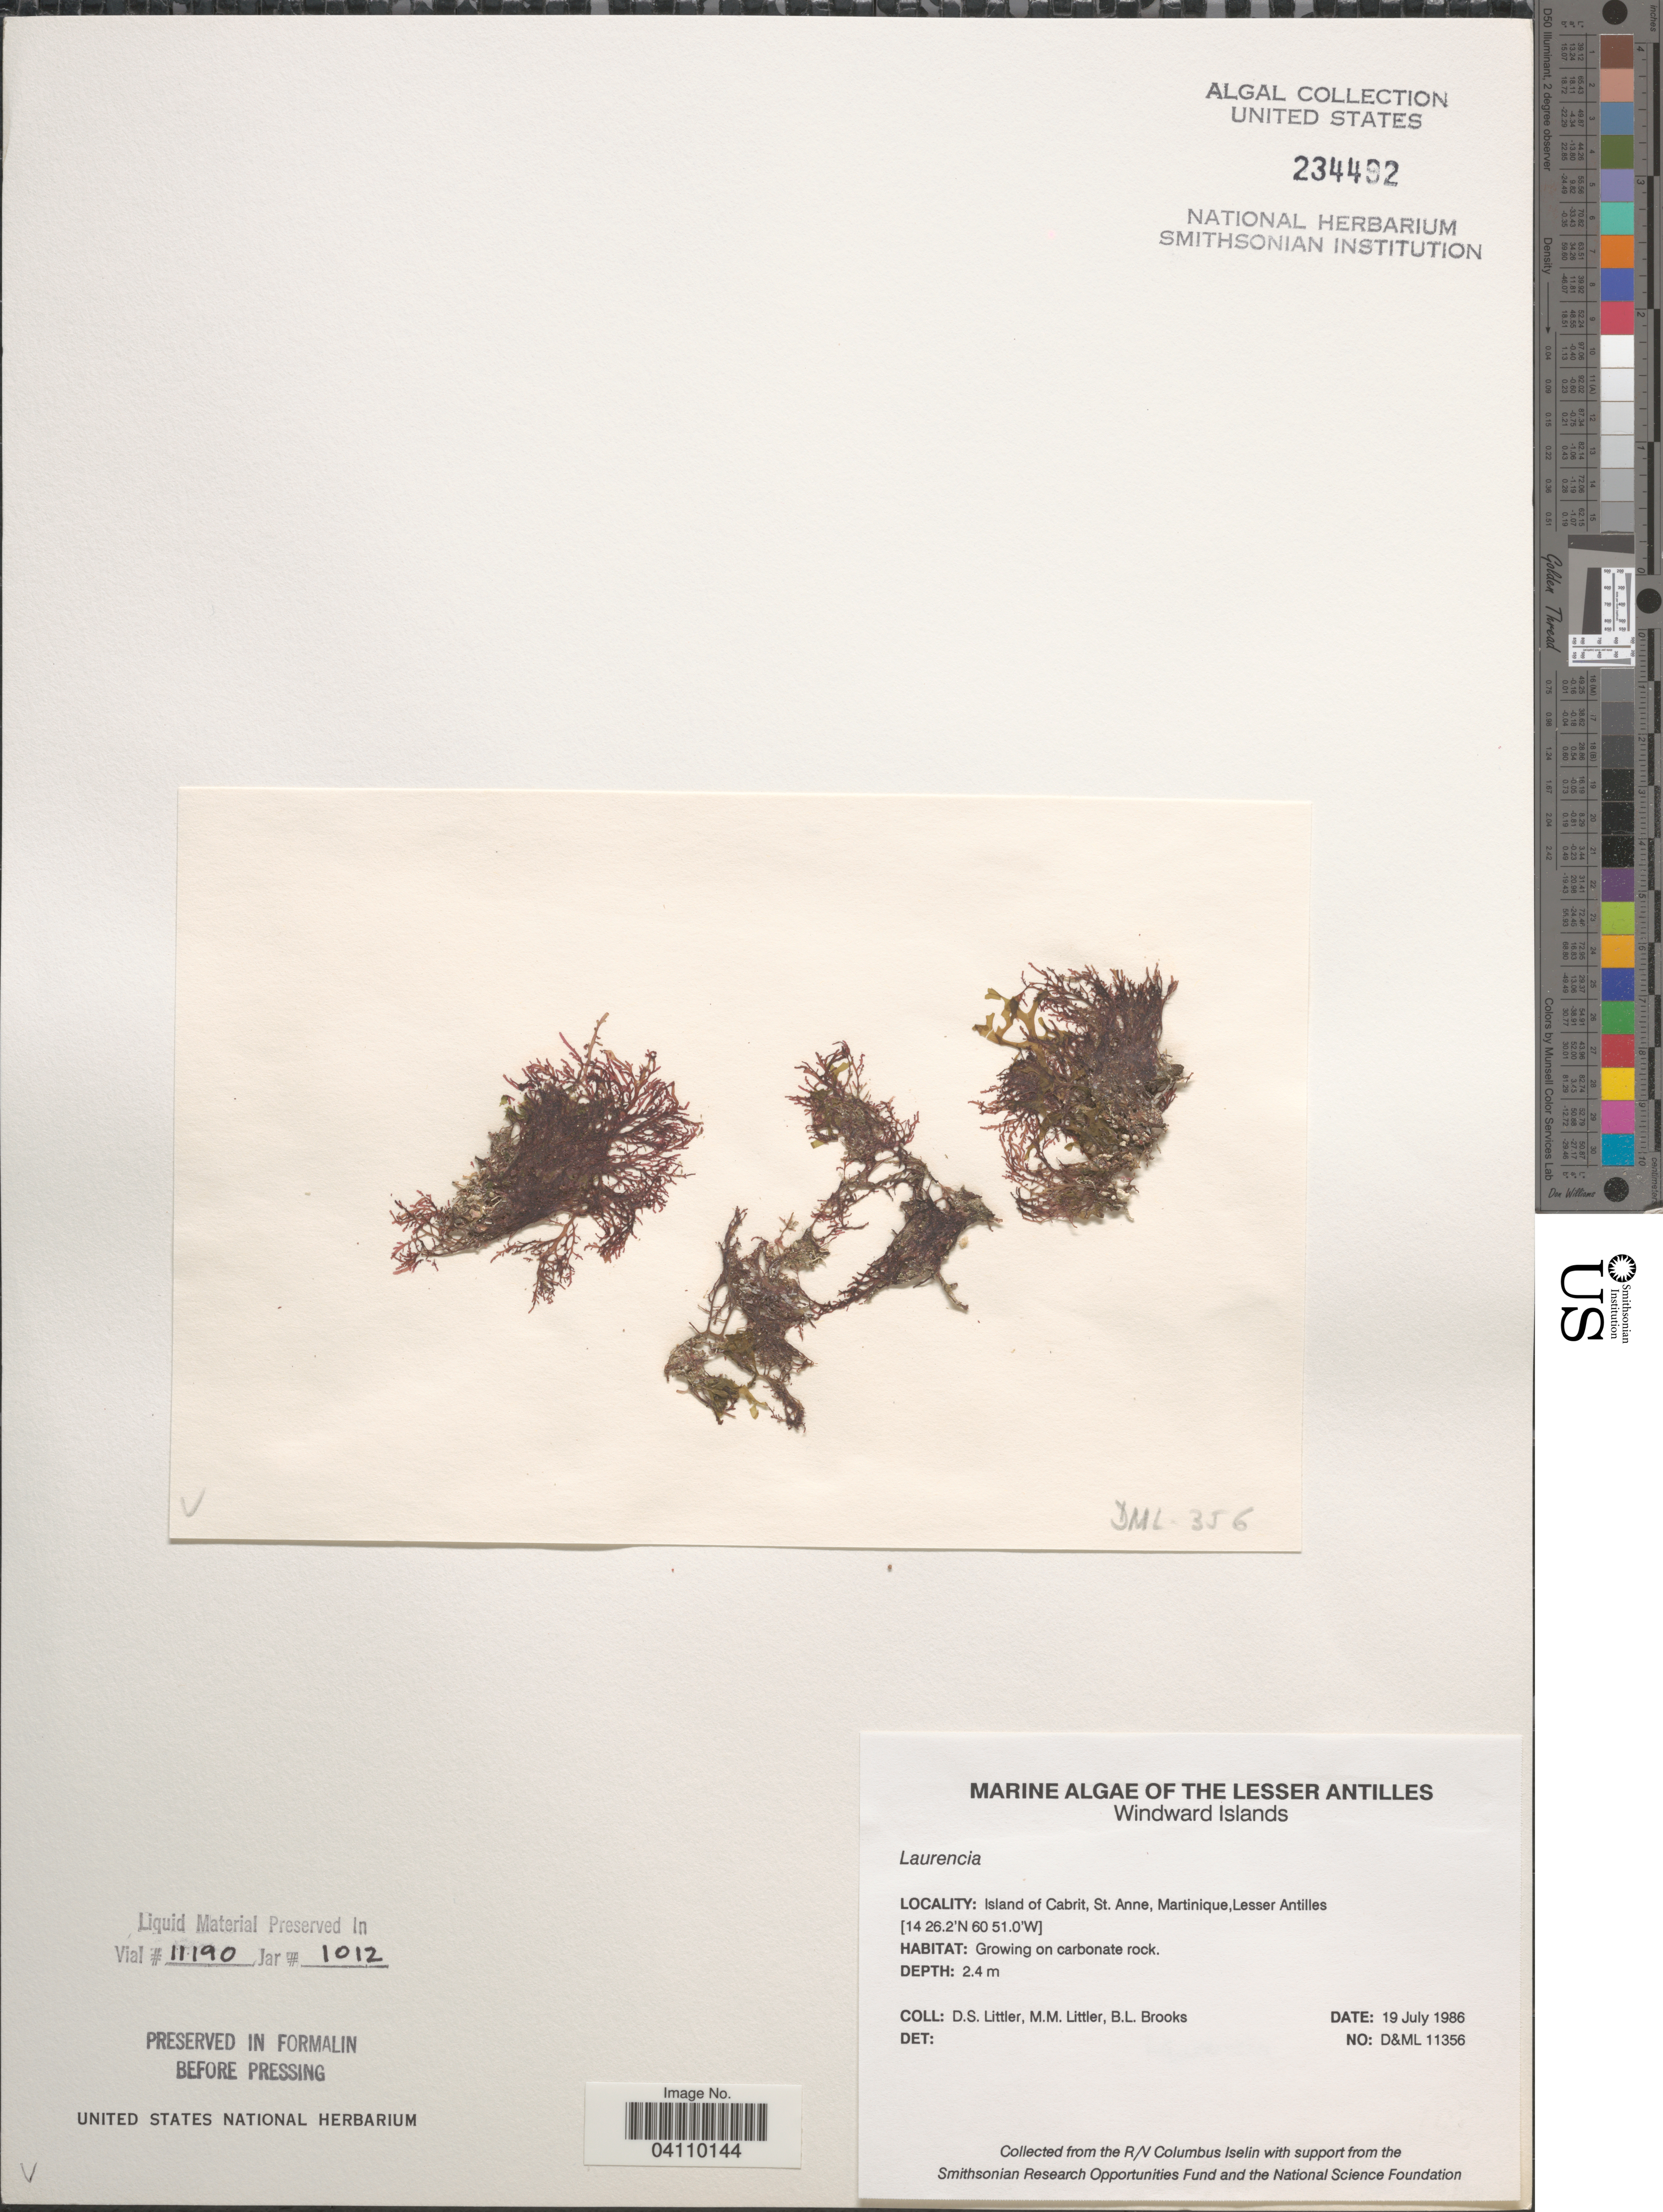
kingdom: Plantae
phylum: Rhodophyta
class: Florideophyceae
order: Ceramiales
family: Rhodomelaceae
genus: Laurencia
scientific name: Laurencia sp.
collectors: D. S. Littler & B. Brooks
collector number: D&ML11356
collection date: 1986-07-19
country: Martinique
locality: The Lesser Antilles. Windward Islands. Island of Cabrit, St. Anne.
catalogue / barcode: US 234492